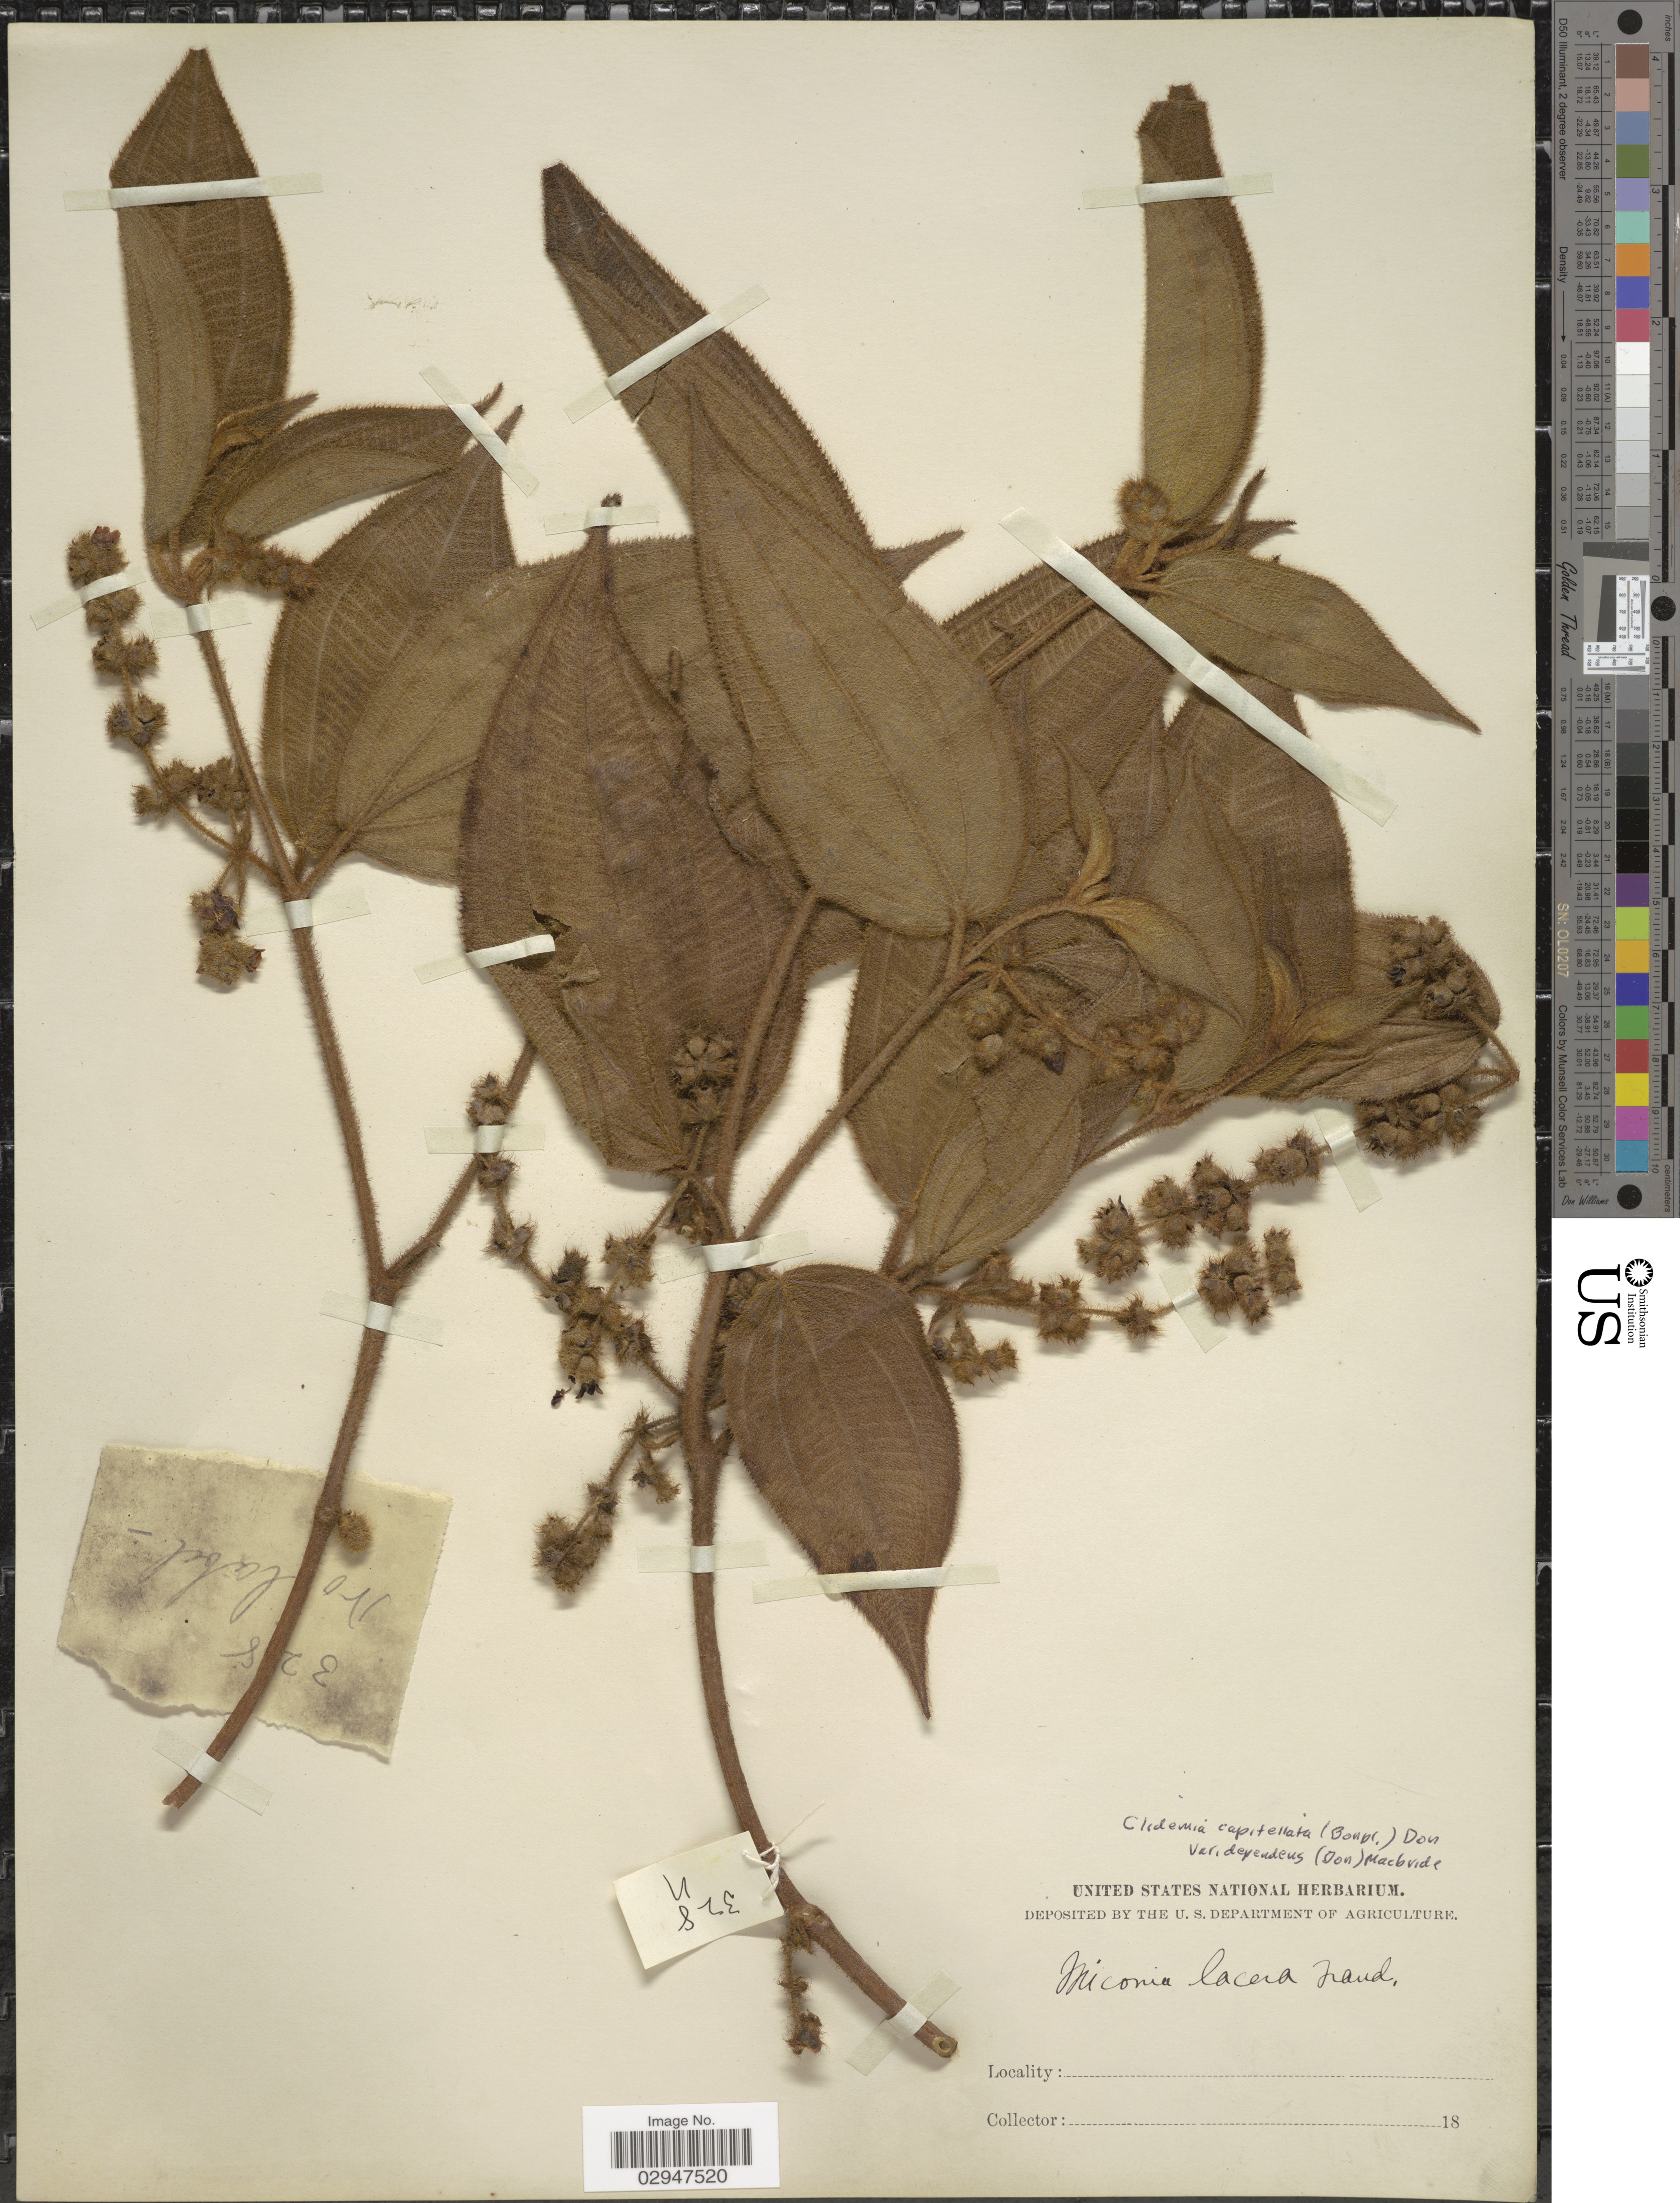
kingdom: Plantae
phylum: Tracheophyta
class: Magnoliopsida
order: Myrtales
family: Melastomataceae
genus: Clidemia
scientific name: Clidemia capitellata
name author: (Bonpl.) D. Don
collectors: ex herb. United States National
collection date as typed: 18